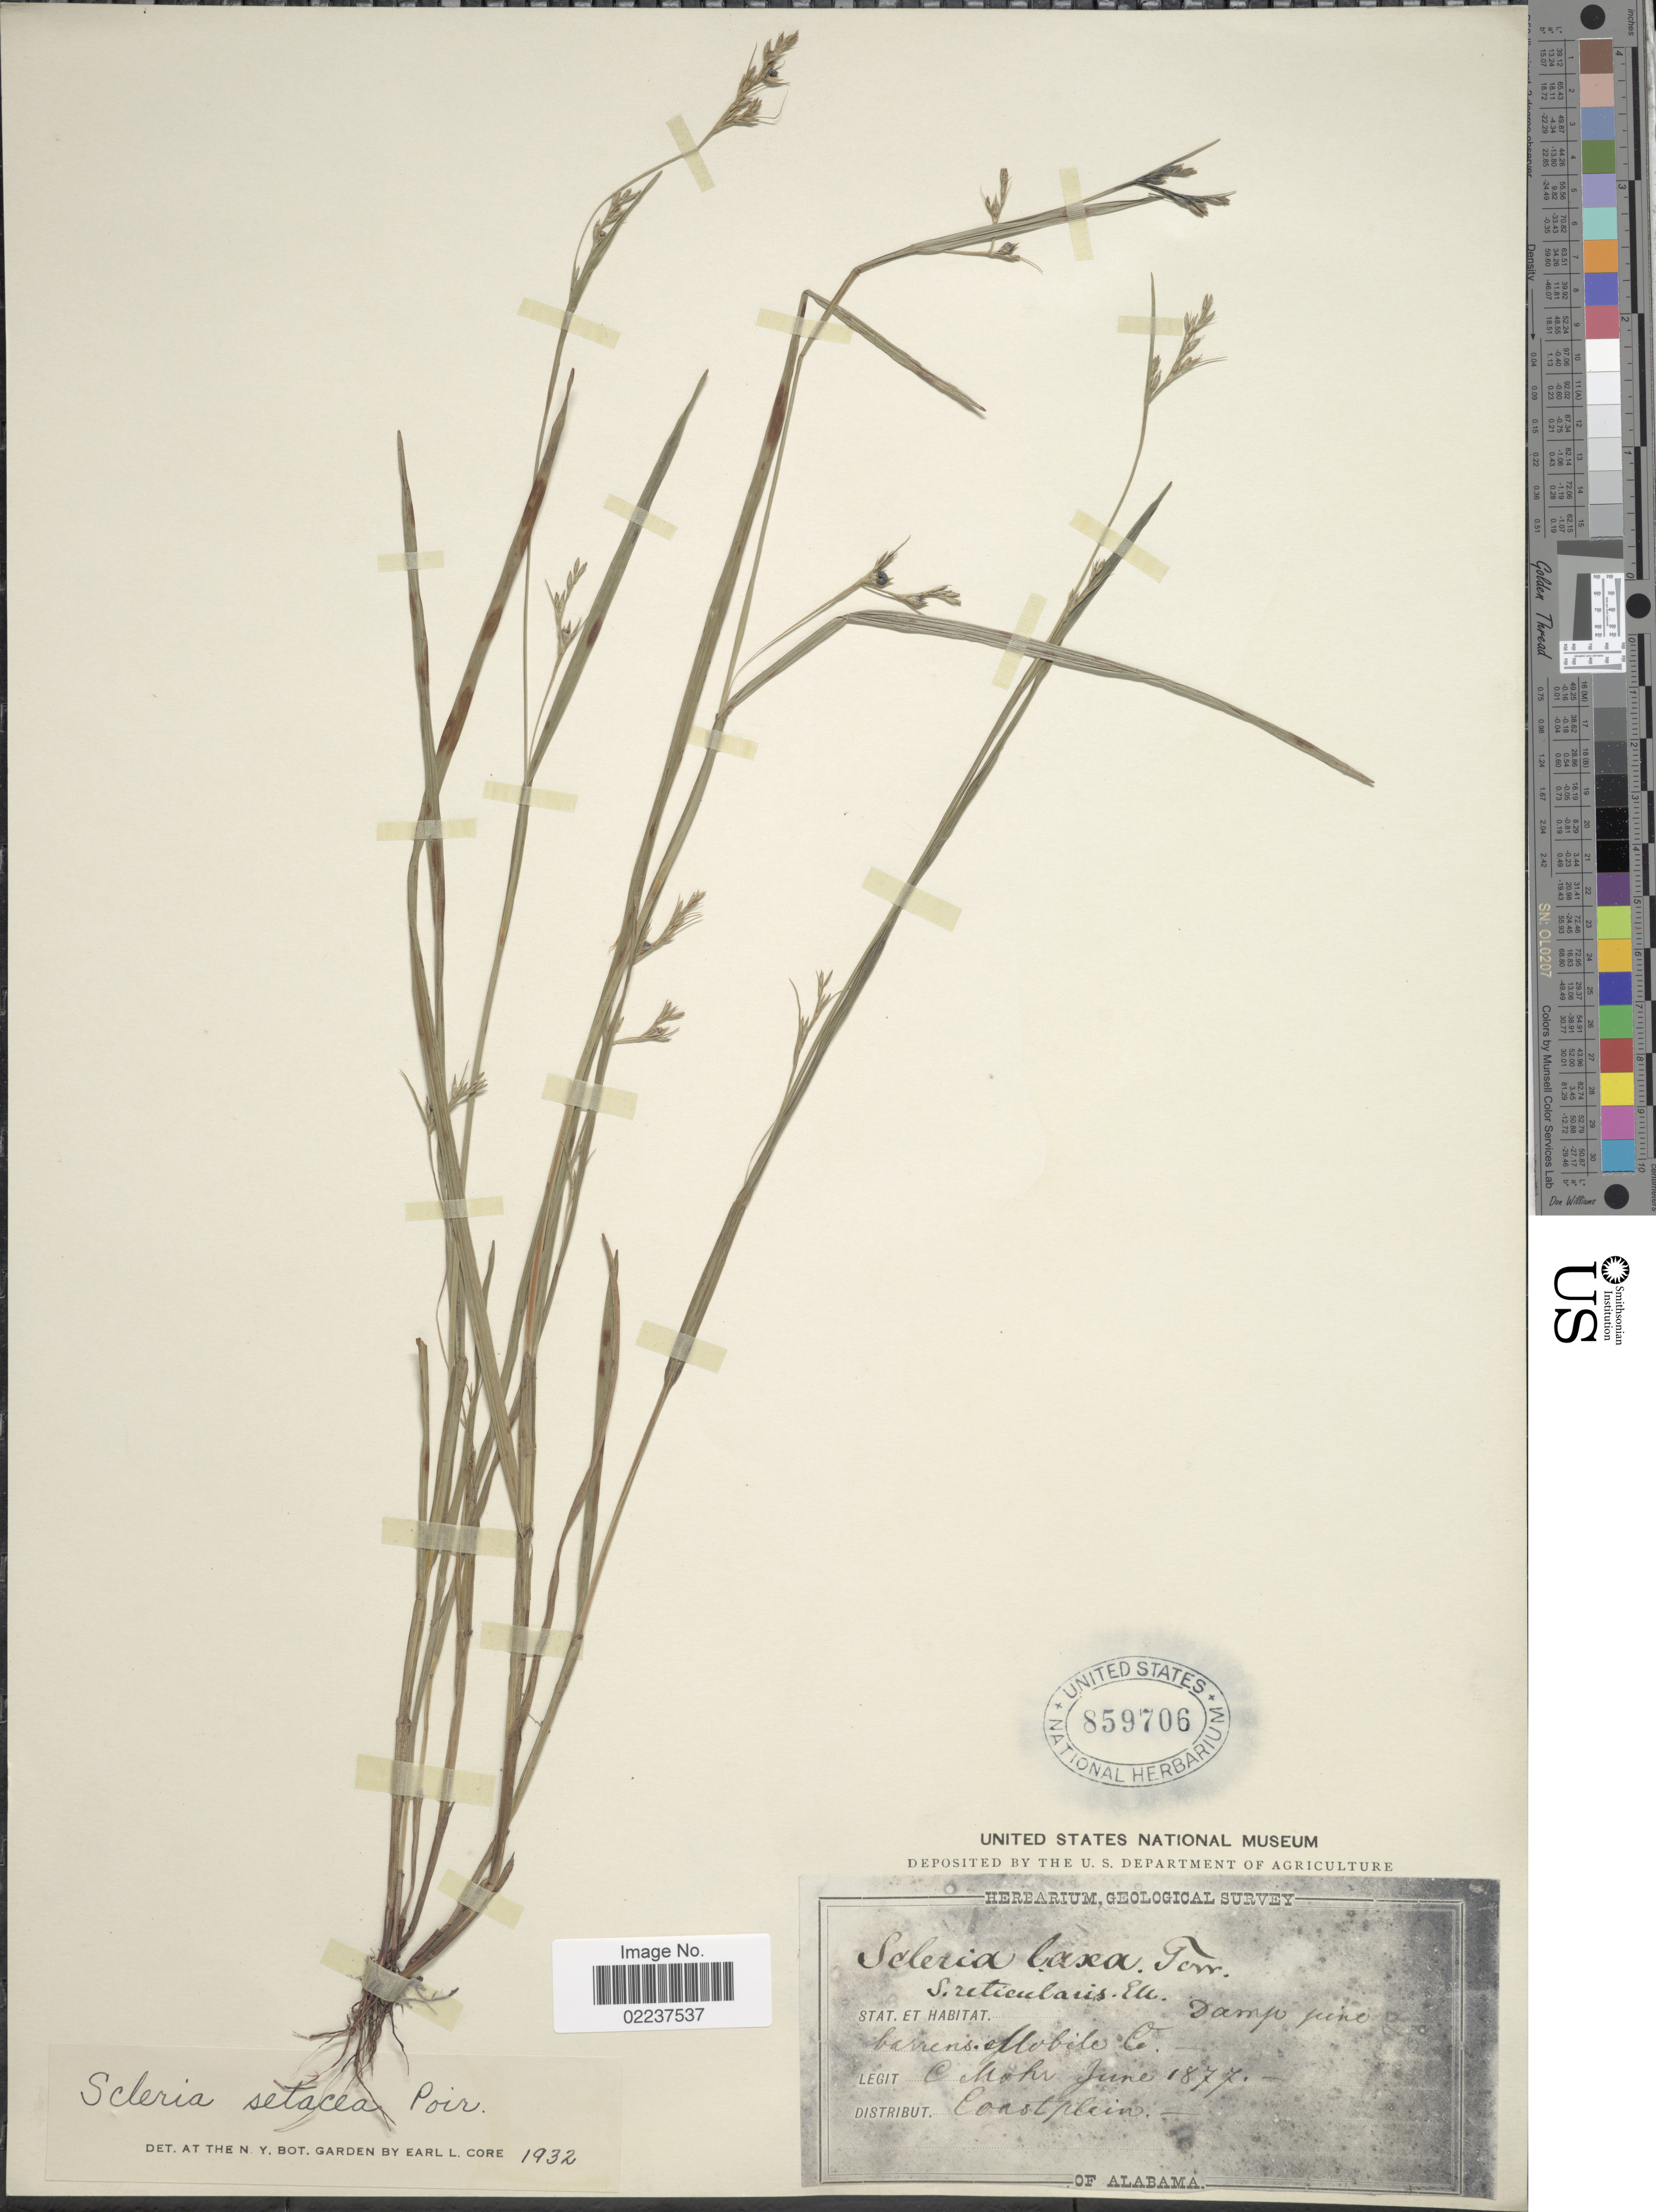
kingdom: Plantae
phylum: Tracheophyta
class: Liliopsida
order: Poales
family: Cyperaceae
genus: Scleria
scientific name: Scleria muehlenbergii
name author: Steud.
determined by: Strong, Mark T., (BOT), Smithsonian Institution - National Museum of Natural History (UNITED STATES)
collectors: C. T. Mohr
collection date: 1877-06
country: United States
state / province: Alabama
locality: Mobile Co.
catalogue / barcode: US 859706